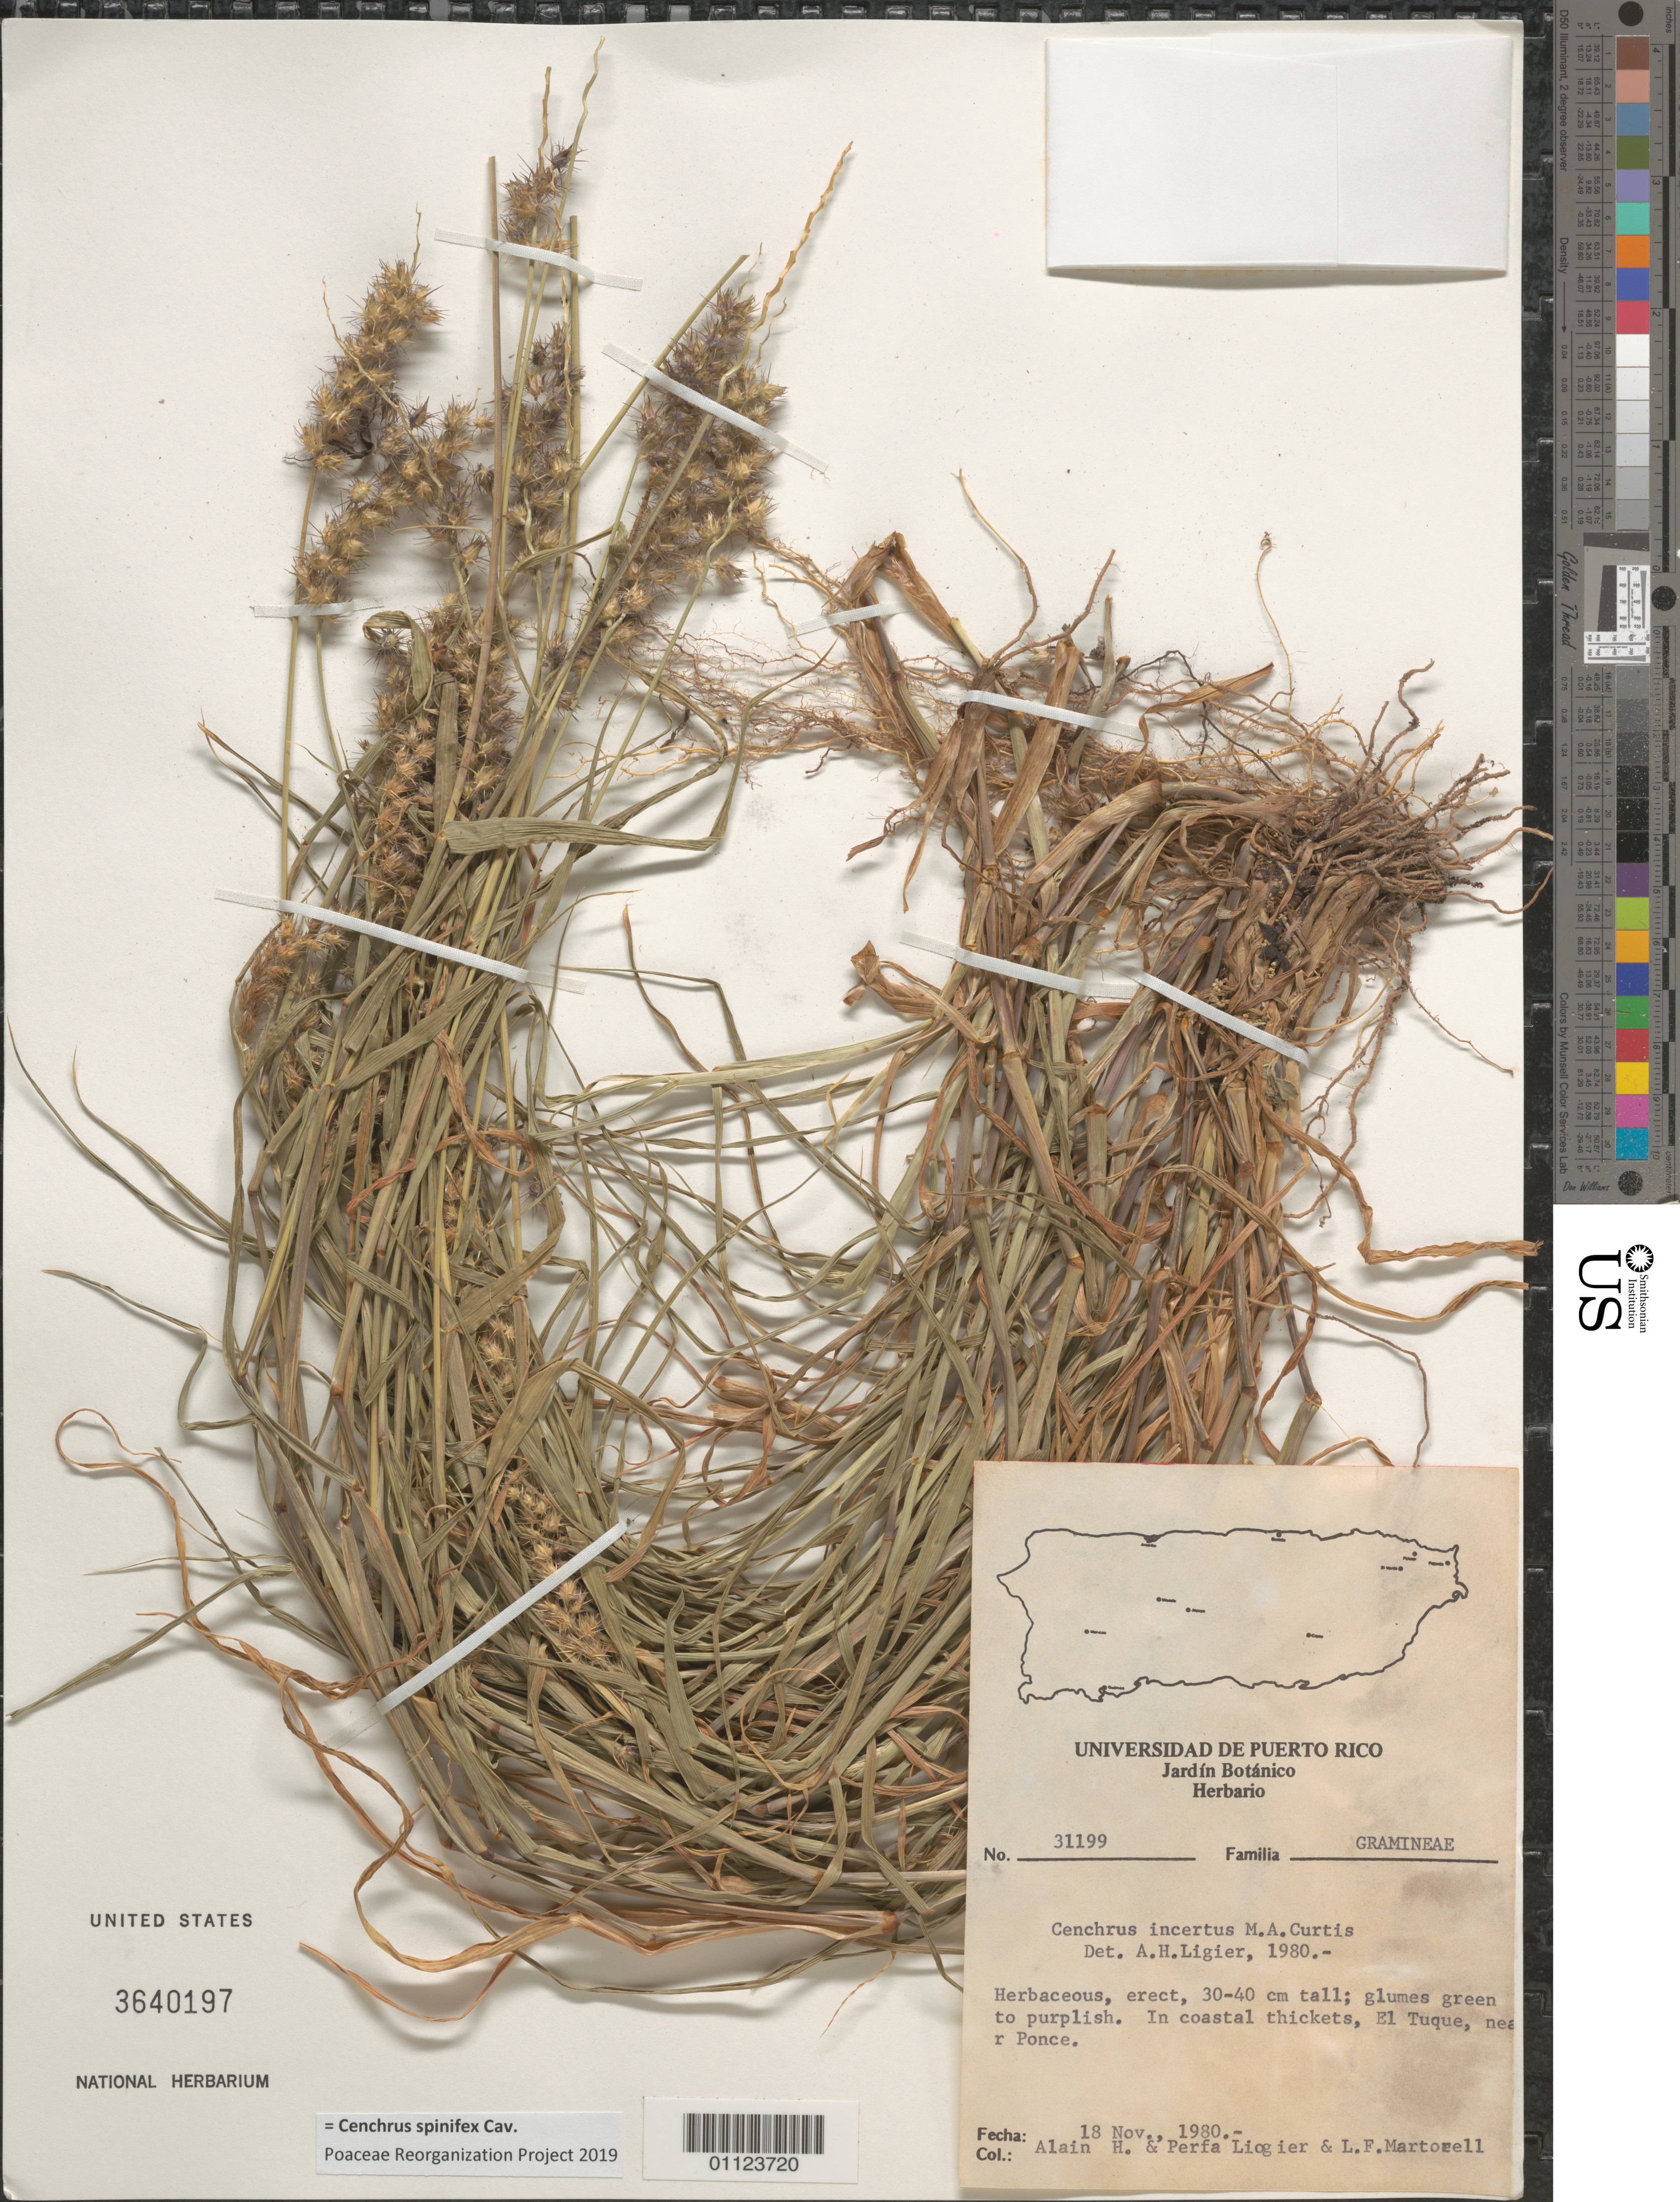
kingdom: Plantae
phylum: Tracheophyta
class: Liliopsida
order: Poales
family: Poaceae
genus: Cenchrus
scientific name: Cenchrus spinifex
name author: Cav.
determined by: Poaceae Reorganization Project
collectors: A. H. Liogier, M. P. Liogier & L. Martorell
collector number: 31199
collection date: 1980-11-18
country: Puerto Rico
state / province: Ponce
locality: El Tuque, near Ponce.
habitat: In coastal thickets.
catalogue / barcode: US 3640197